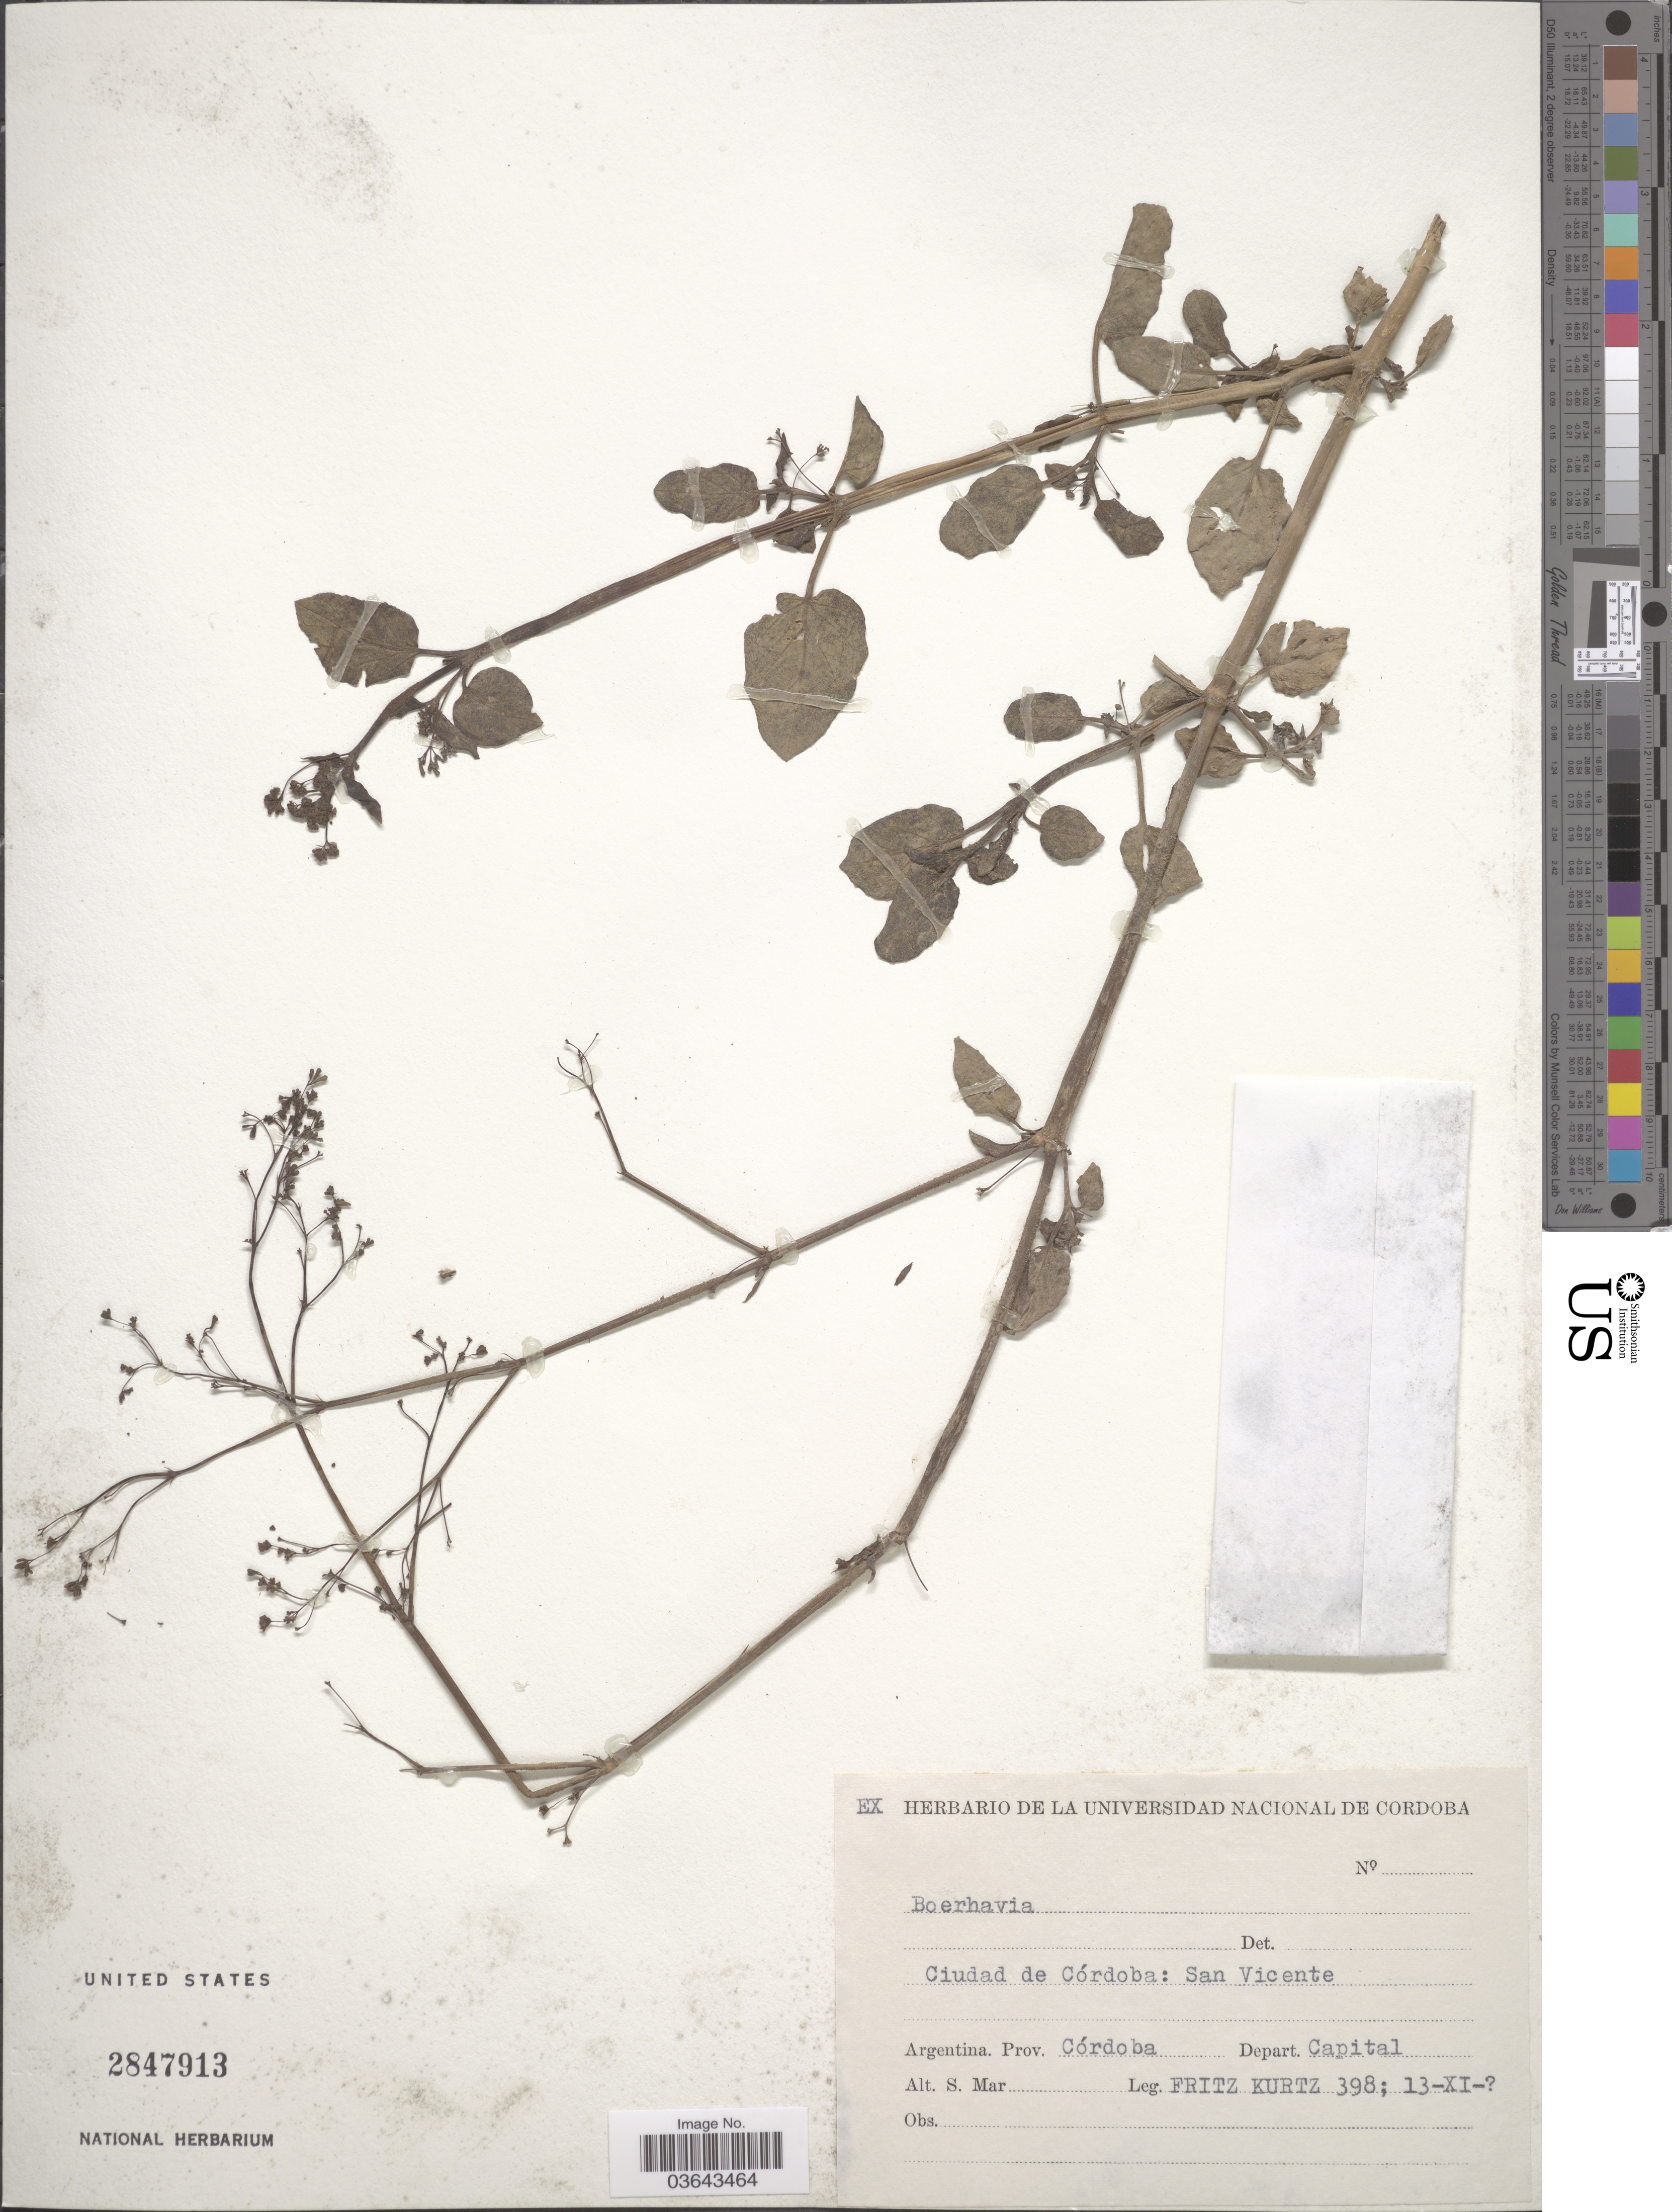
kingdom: Plantae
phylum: Tracheophyta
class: Magnoliopsida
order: Caryophyllales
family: Nyctaginaceae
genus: Boerhavia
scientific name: Boerhavia sp.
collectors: F. Kurtz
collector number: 398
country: Colombia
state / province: Córdoba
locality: Ciudad de Córdoba: San Vicente. Depart. Capital.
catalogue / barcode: US 2847913